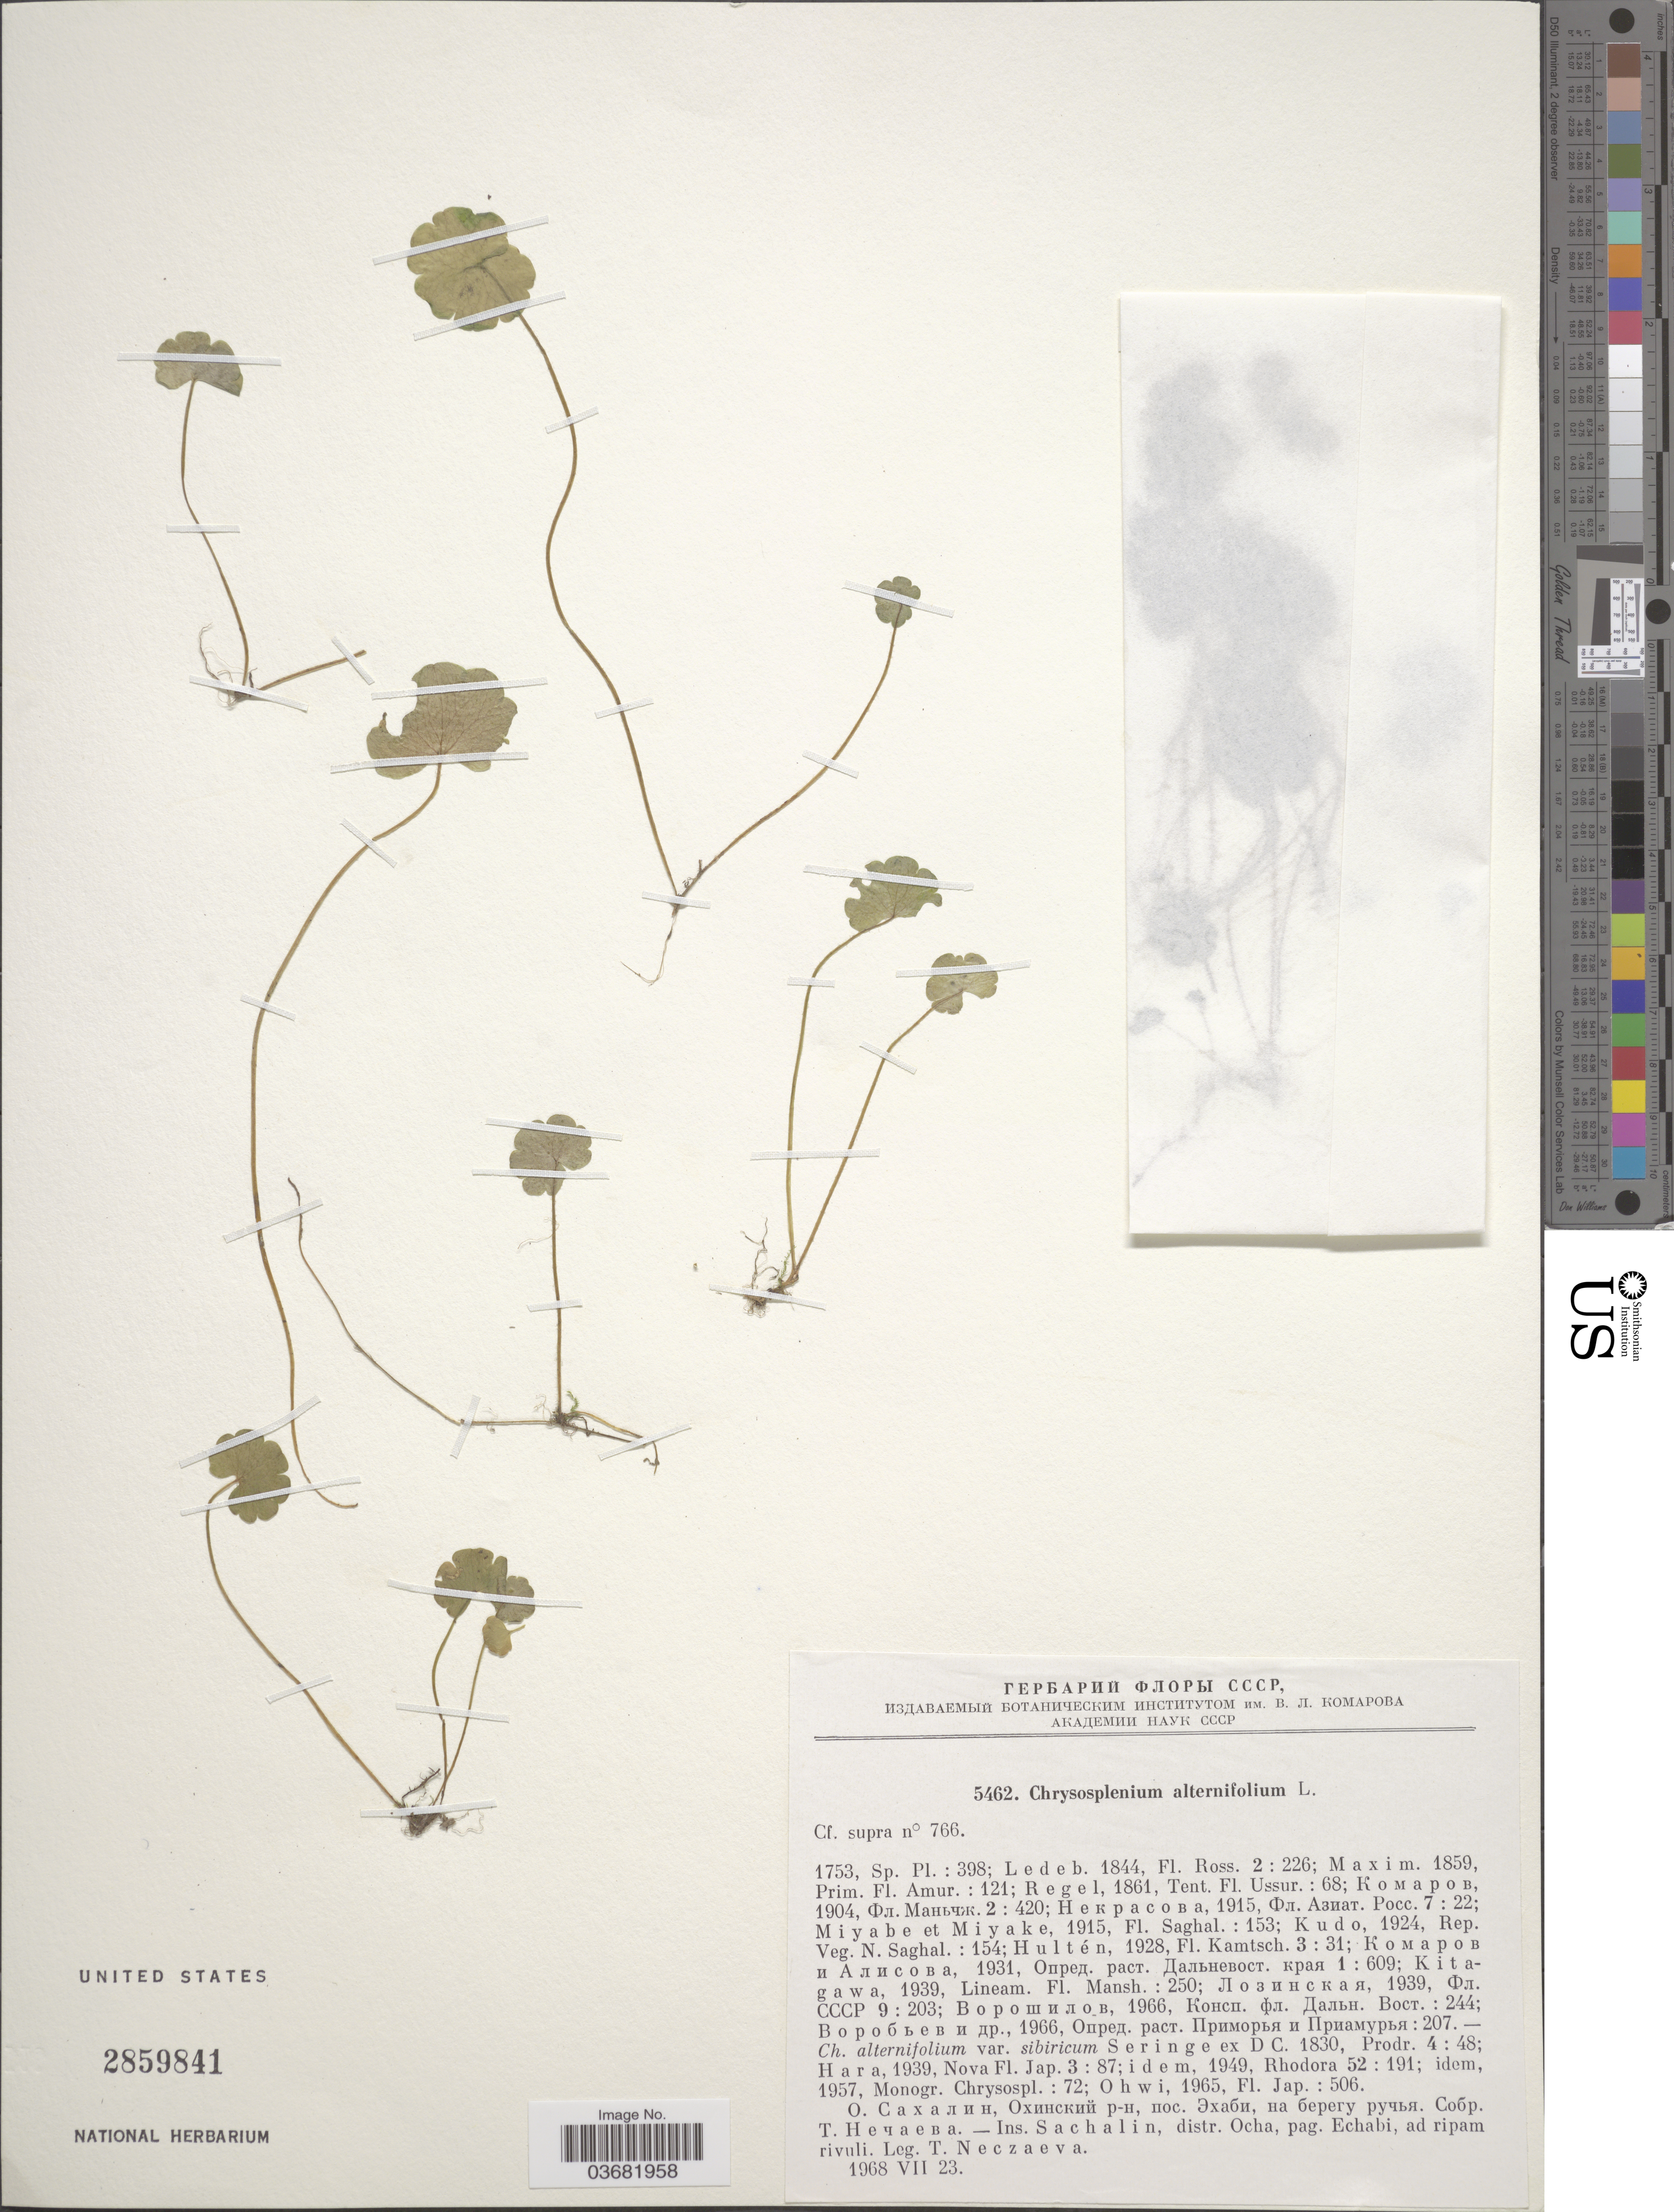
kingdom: Plantae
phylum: Tracheophyta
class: Magnoliopsida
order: Saxifragales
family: Saxifragaceae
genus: Chrysosplenium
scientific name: Chrysosplenium alternifolium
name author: L.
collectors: T. Neczaeva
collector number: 5462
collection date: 1968-07-23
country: Russian Federation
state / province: Sakhalin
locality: Ins. Sachalin, distr. Ocha, pag. Echabi, ad ripam rivuli.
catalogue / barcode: US 2859841